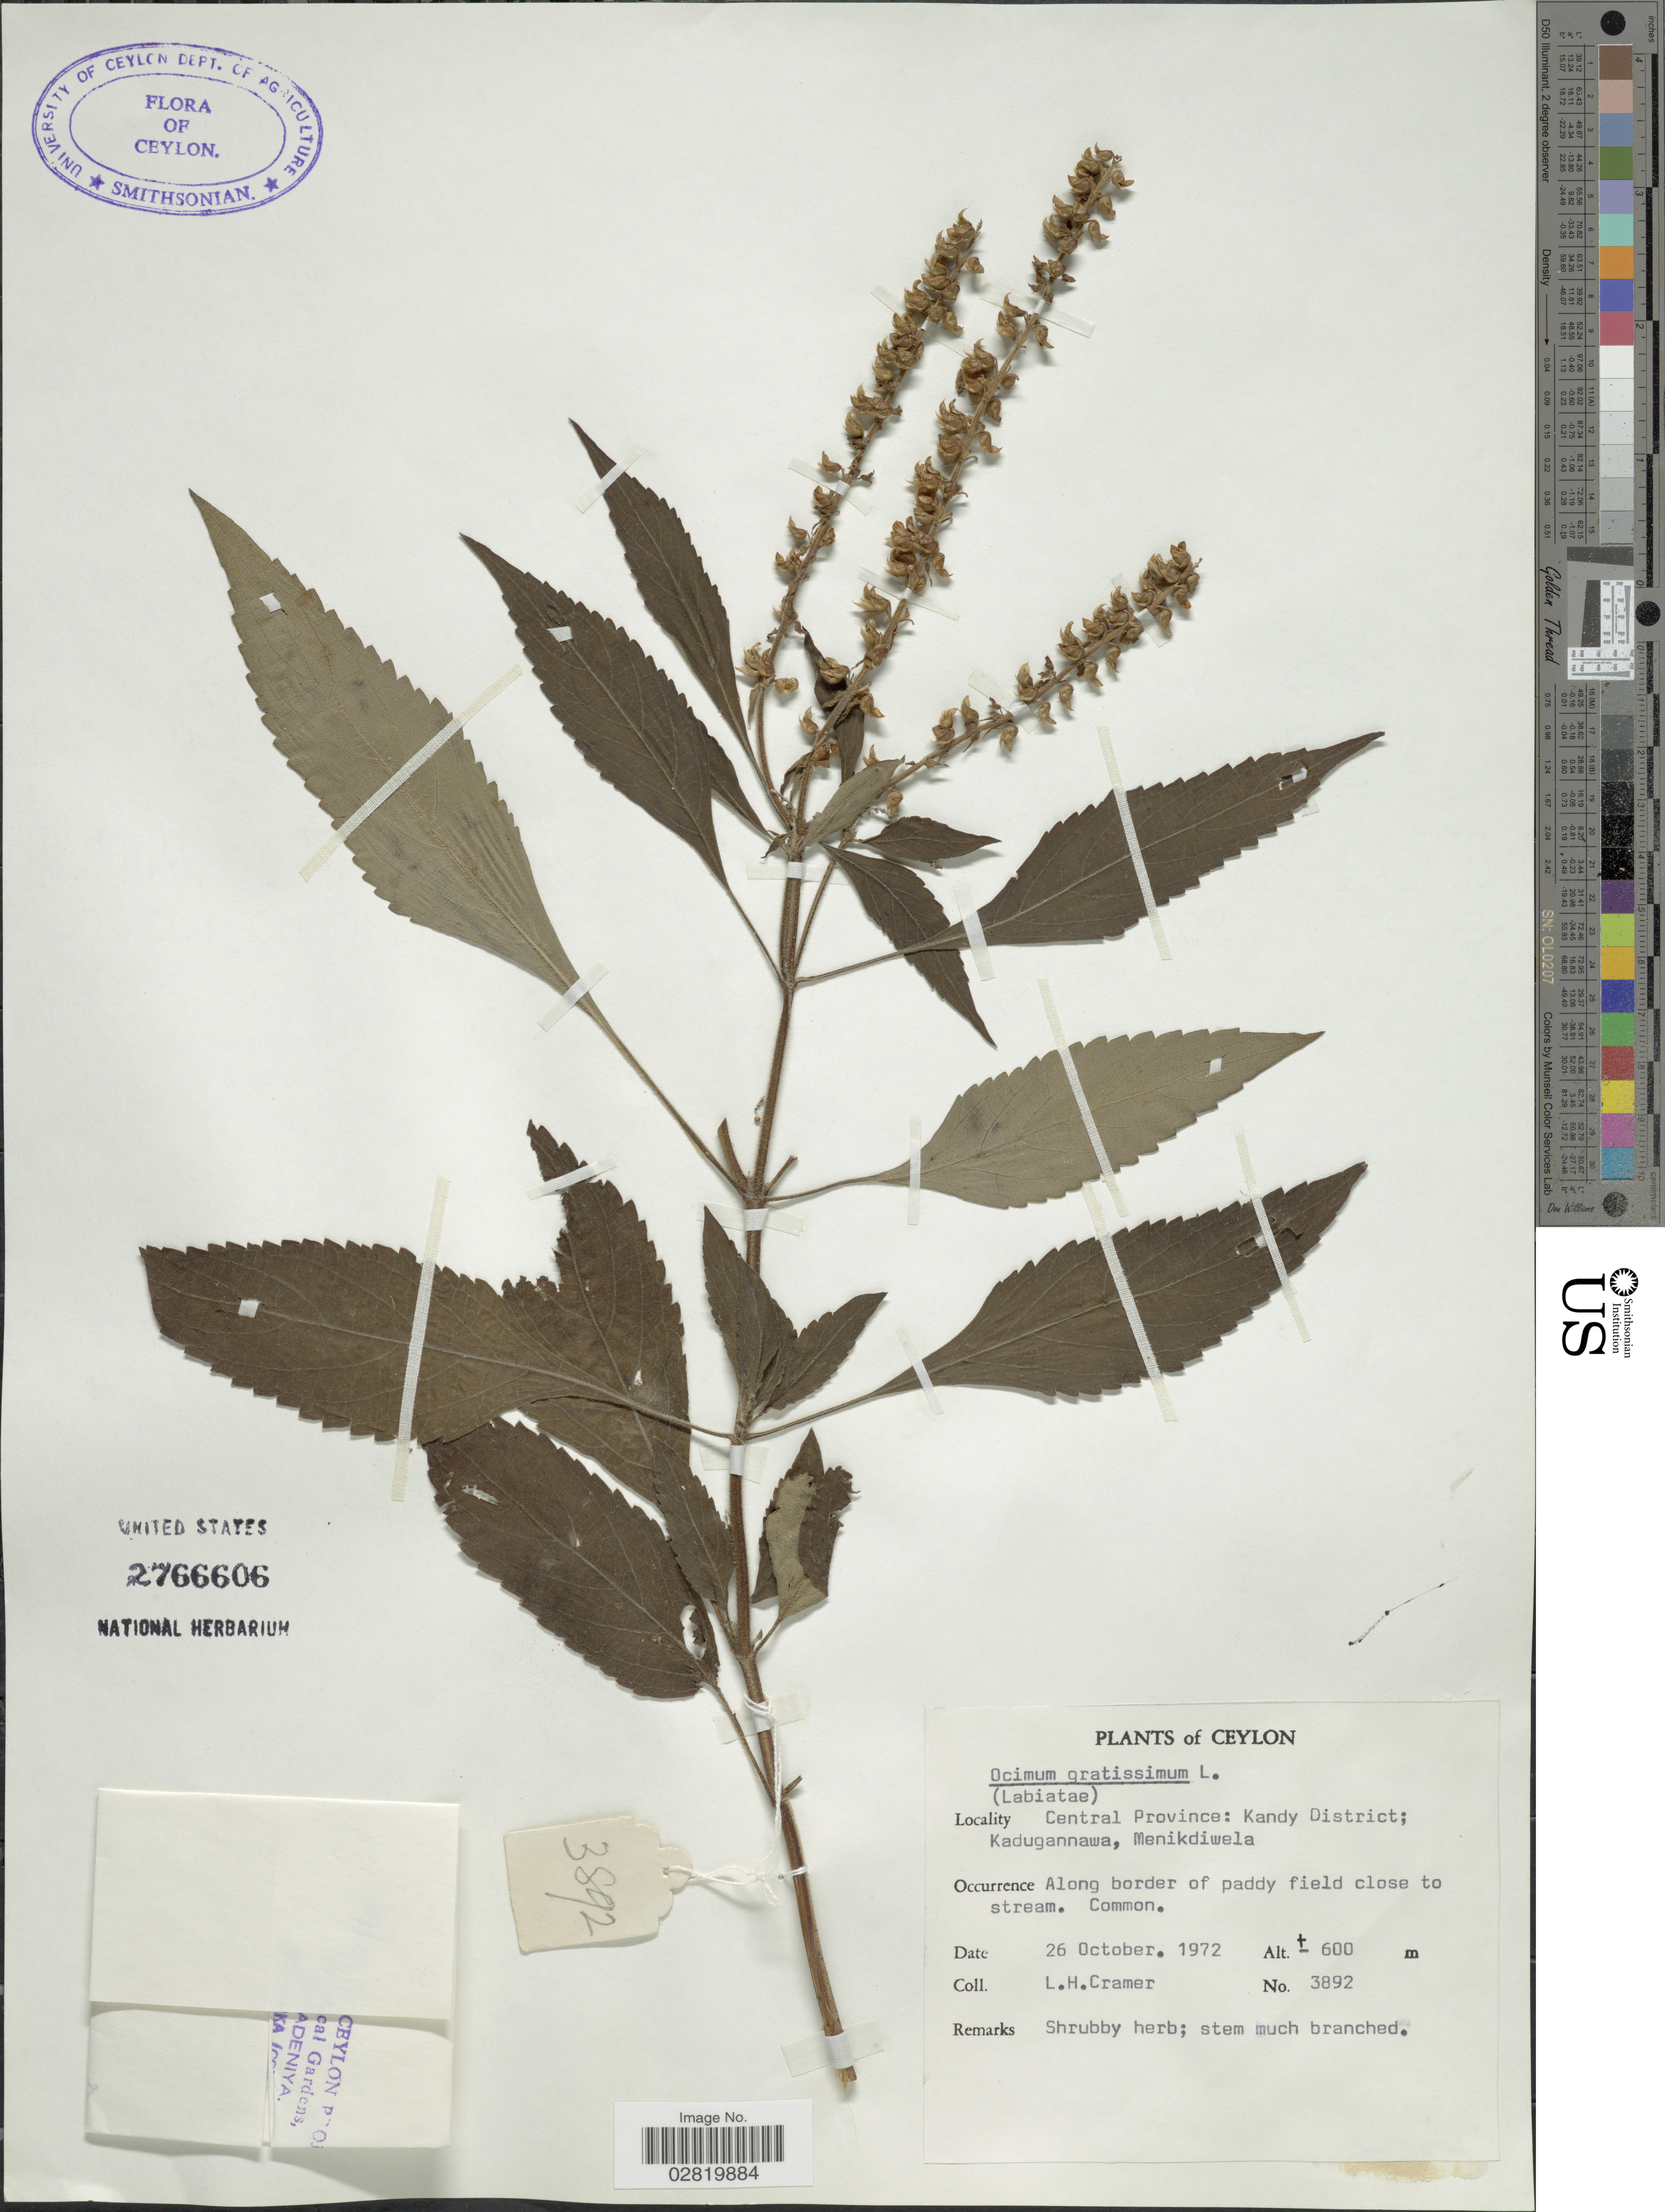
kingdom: Plantae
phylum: Tracheophyta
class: Magnoliopsida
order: Lamiales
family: Lamiaceae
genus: Ocimum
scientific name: Ocimum gratissimum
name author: L.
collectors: L. H. Cramer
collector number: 3892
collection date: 1972-10-26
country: Sri Lanka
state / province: Central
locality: Ceylon, Central Province: Kandy District; Kadugannawa, Menikdiwela.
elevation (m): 600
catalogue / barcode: US 2766606